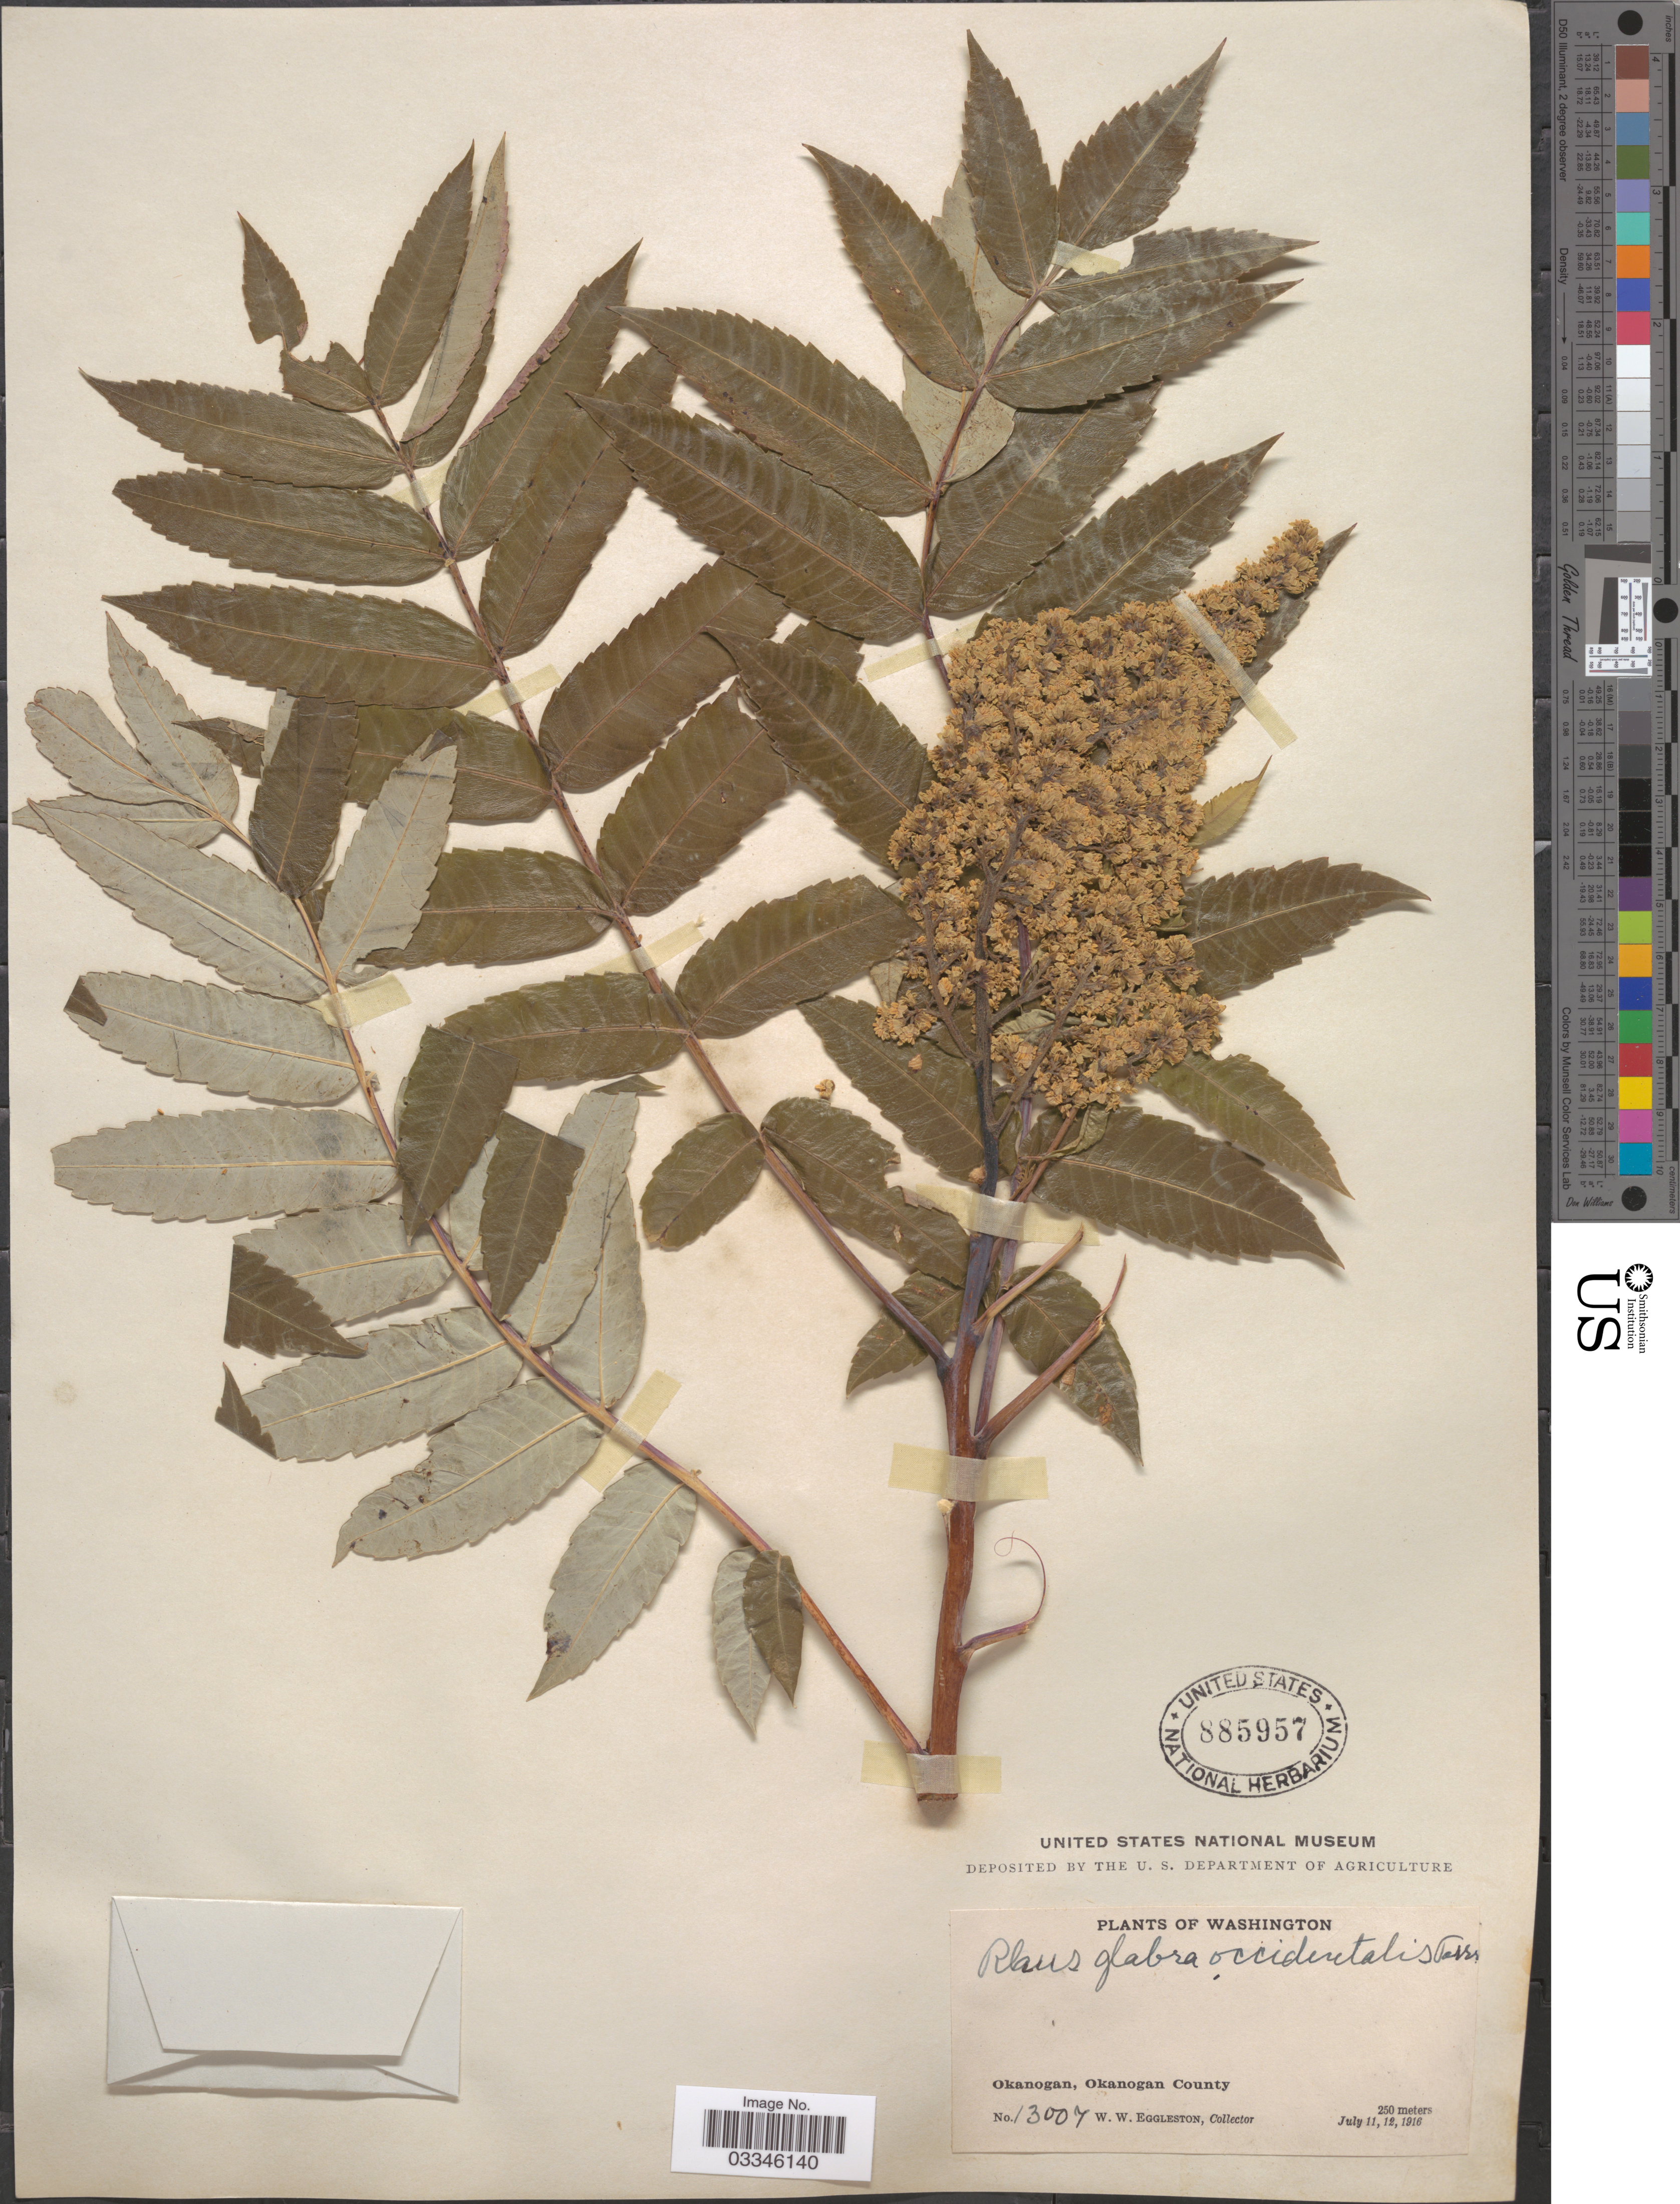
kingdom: Plantae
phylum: Tracheophyta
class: Magnoliopsida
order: Sapindales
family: Anacardiaceae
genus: Rhus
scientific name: Rhus glabra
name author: L.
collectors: W. W. Eggleston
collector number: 13007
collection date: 1916-07-11/1916-07-12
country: United States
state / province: Washington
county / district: Okanogan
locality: Okanogan, Okanogan County.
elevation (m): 250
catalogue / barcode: US 885957